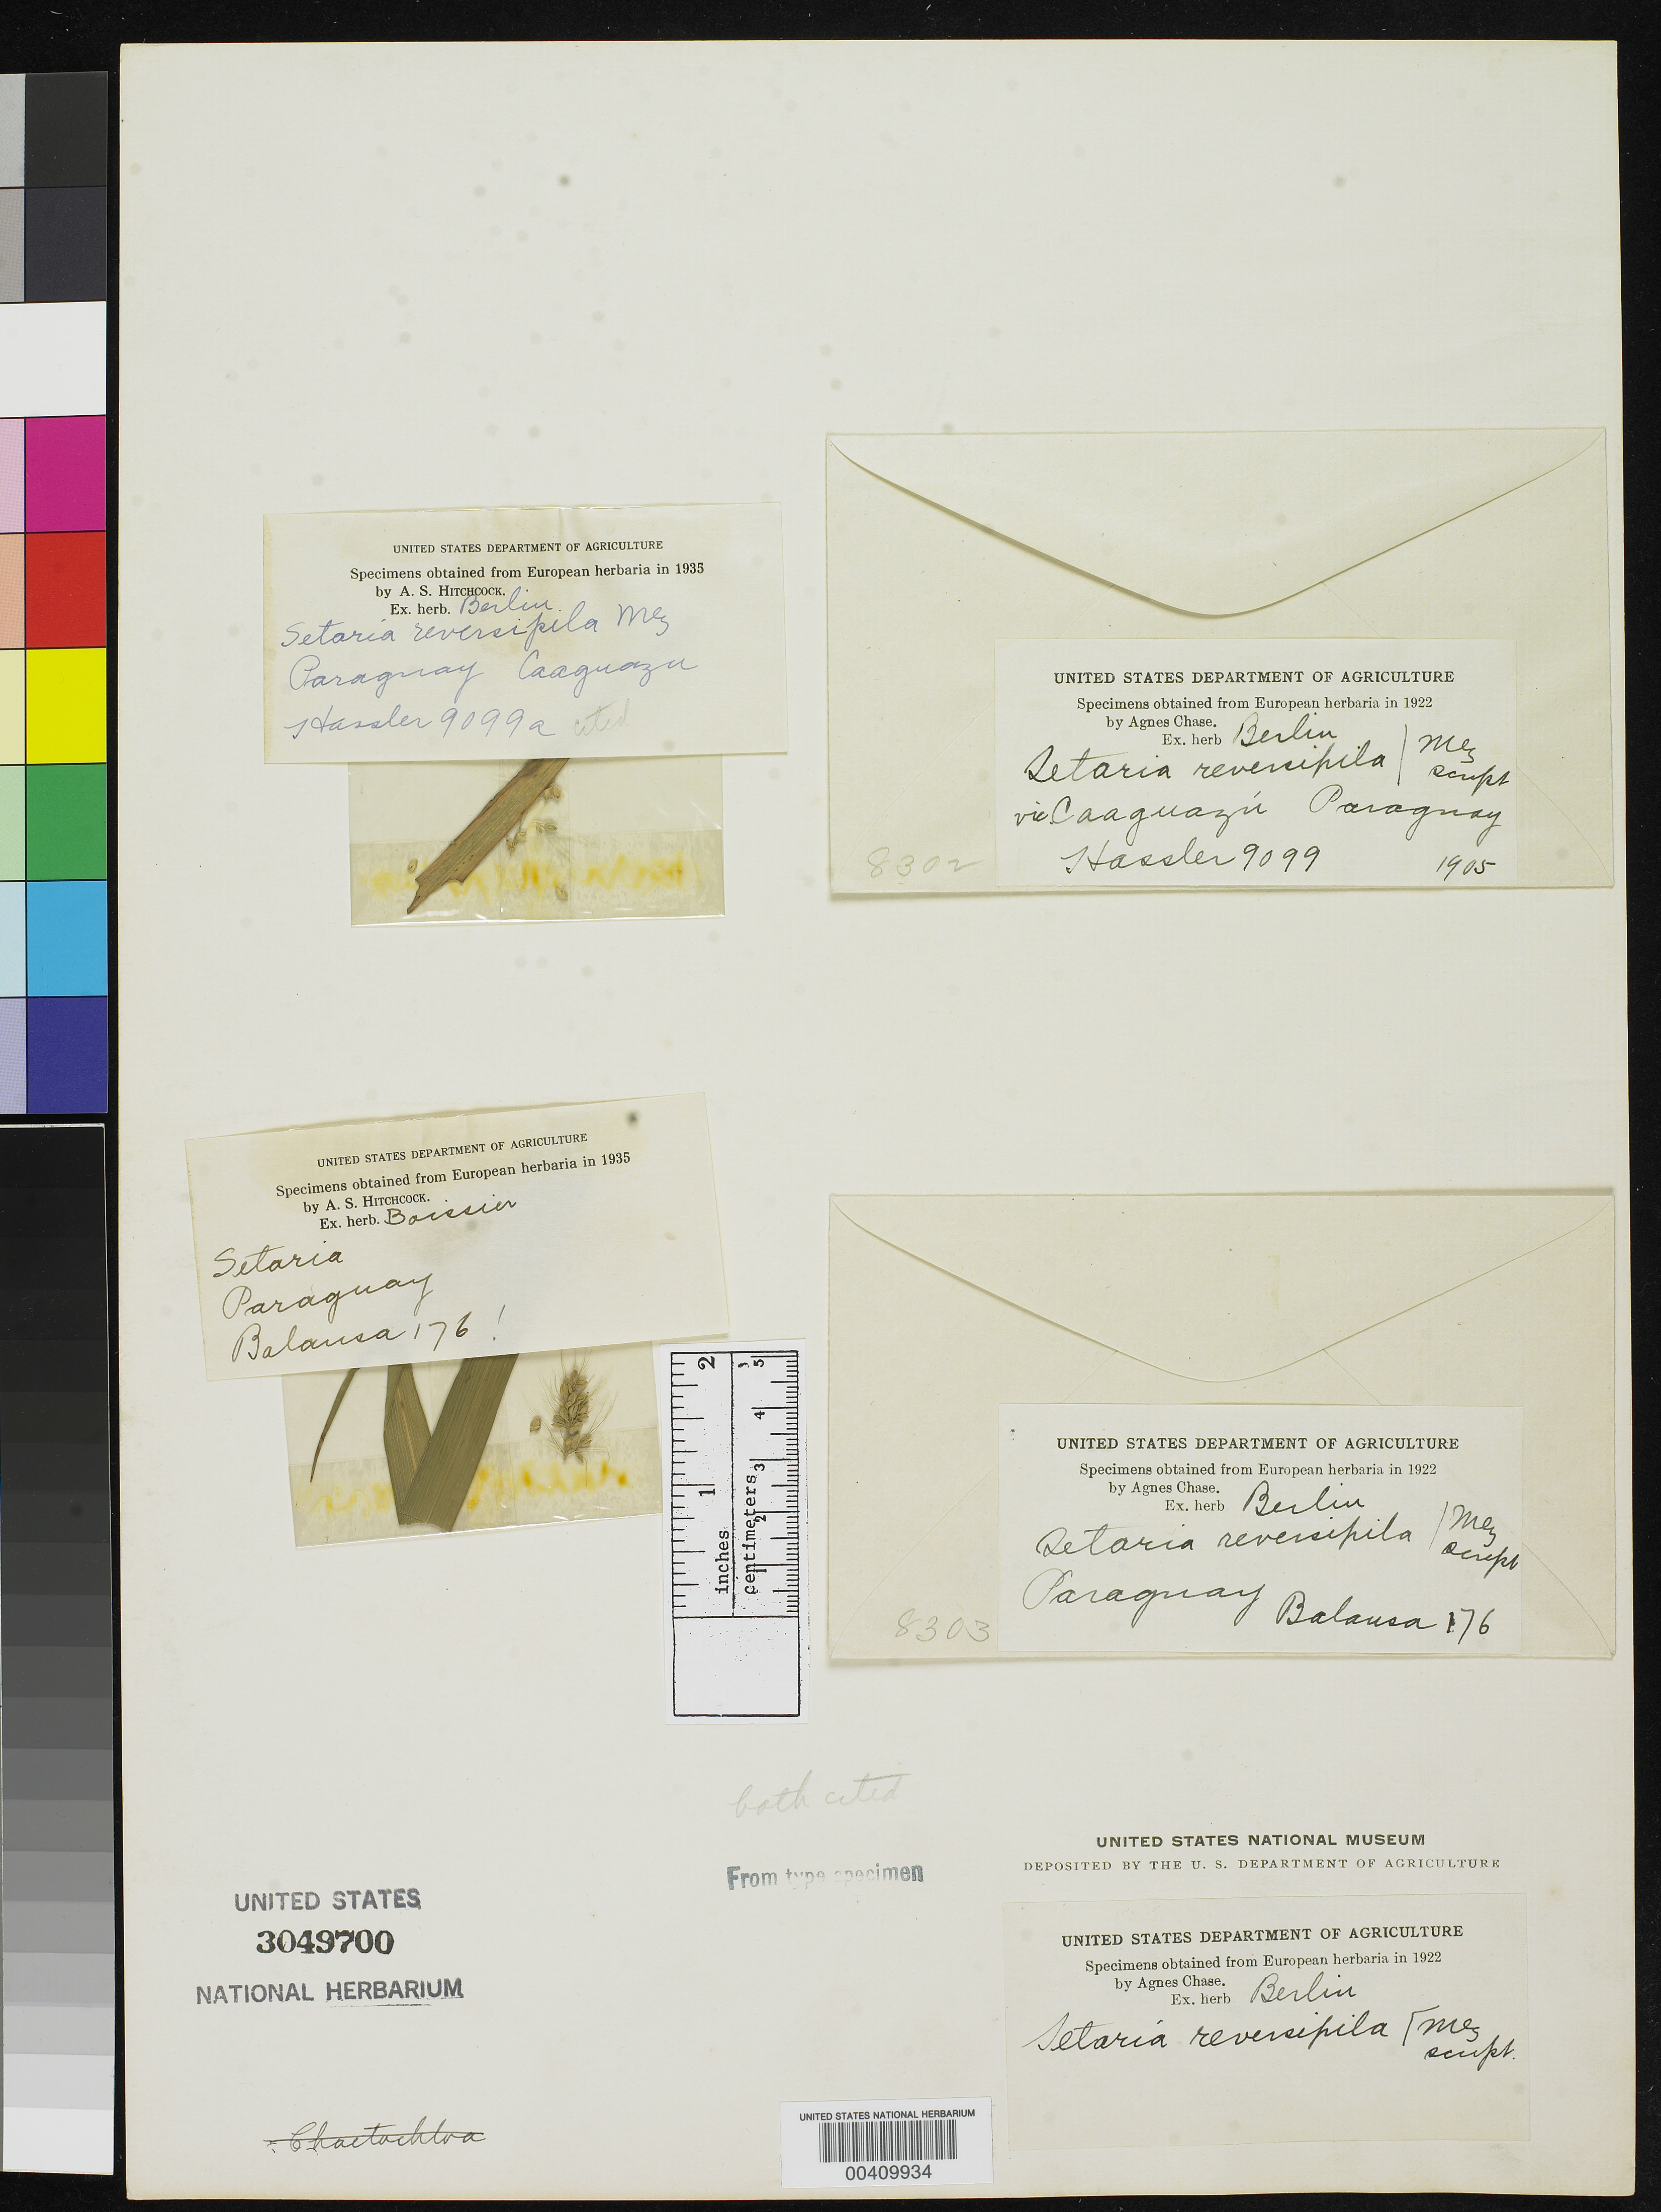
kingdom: Plantae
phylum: Tracheophyta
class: Liliopsida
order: Poales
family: Poaceae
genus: Setaria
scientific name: Setaria reversipila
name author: R.A.W. Herrm.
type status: Type Fragment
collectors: E. Hassler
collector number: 9099, 9099a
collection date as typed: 1905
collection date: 1905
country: Paraguay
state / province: Caaguazú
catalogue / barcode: US 3049700